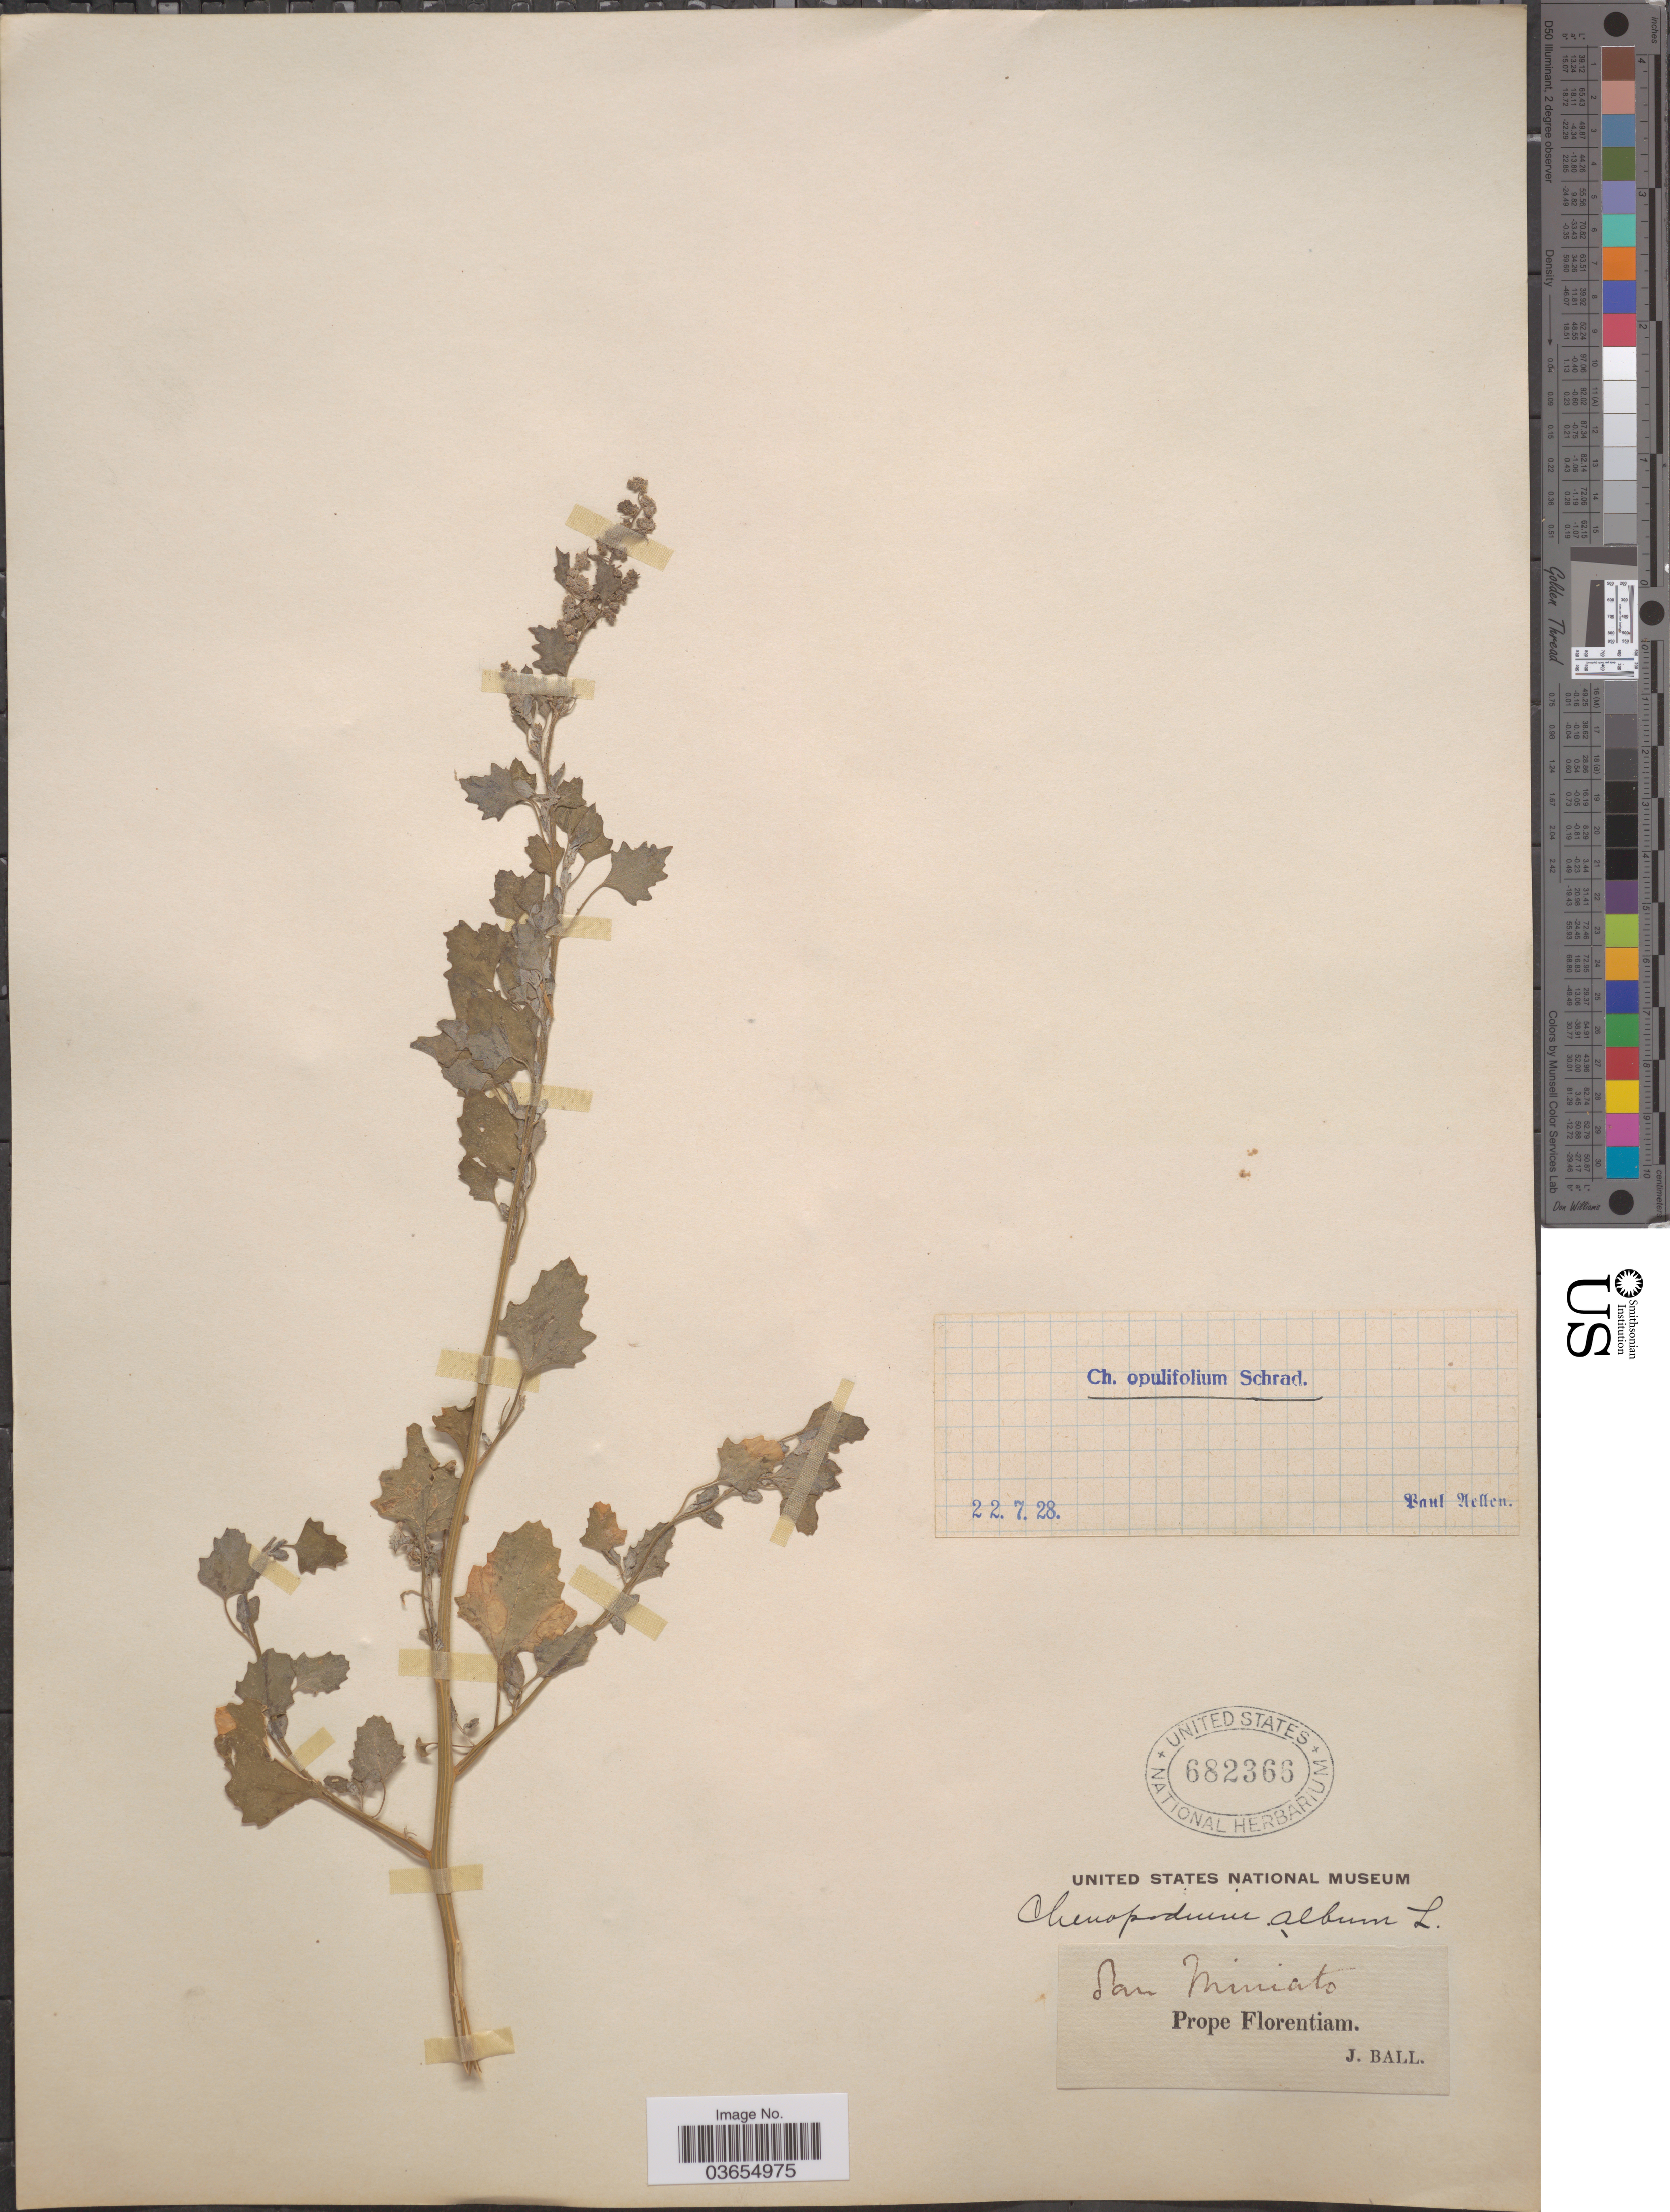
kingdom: Plantae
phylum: Tracheophyta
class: Magnoliopsida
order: Caryophyllales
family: Amaranthaceae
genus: Chenopodium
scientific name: Chenopodium opulifolium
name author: Schrad. ex W.D.J. Koch & Ziz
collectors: J. Ball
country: Italy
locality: San Miniato. Prope Florentiam.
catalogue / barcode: US 682366